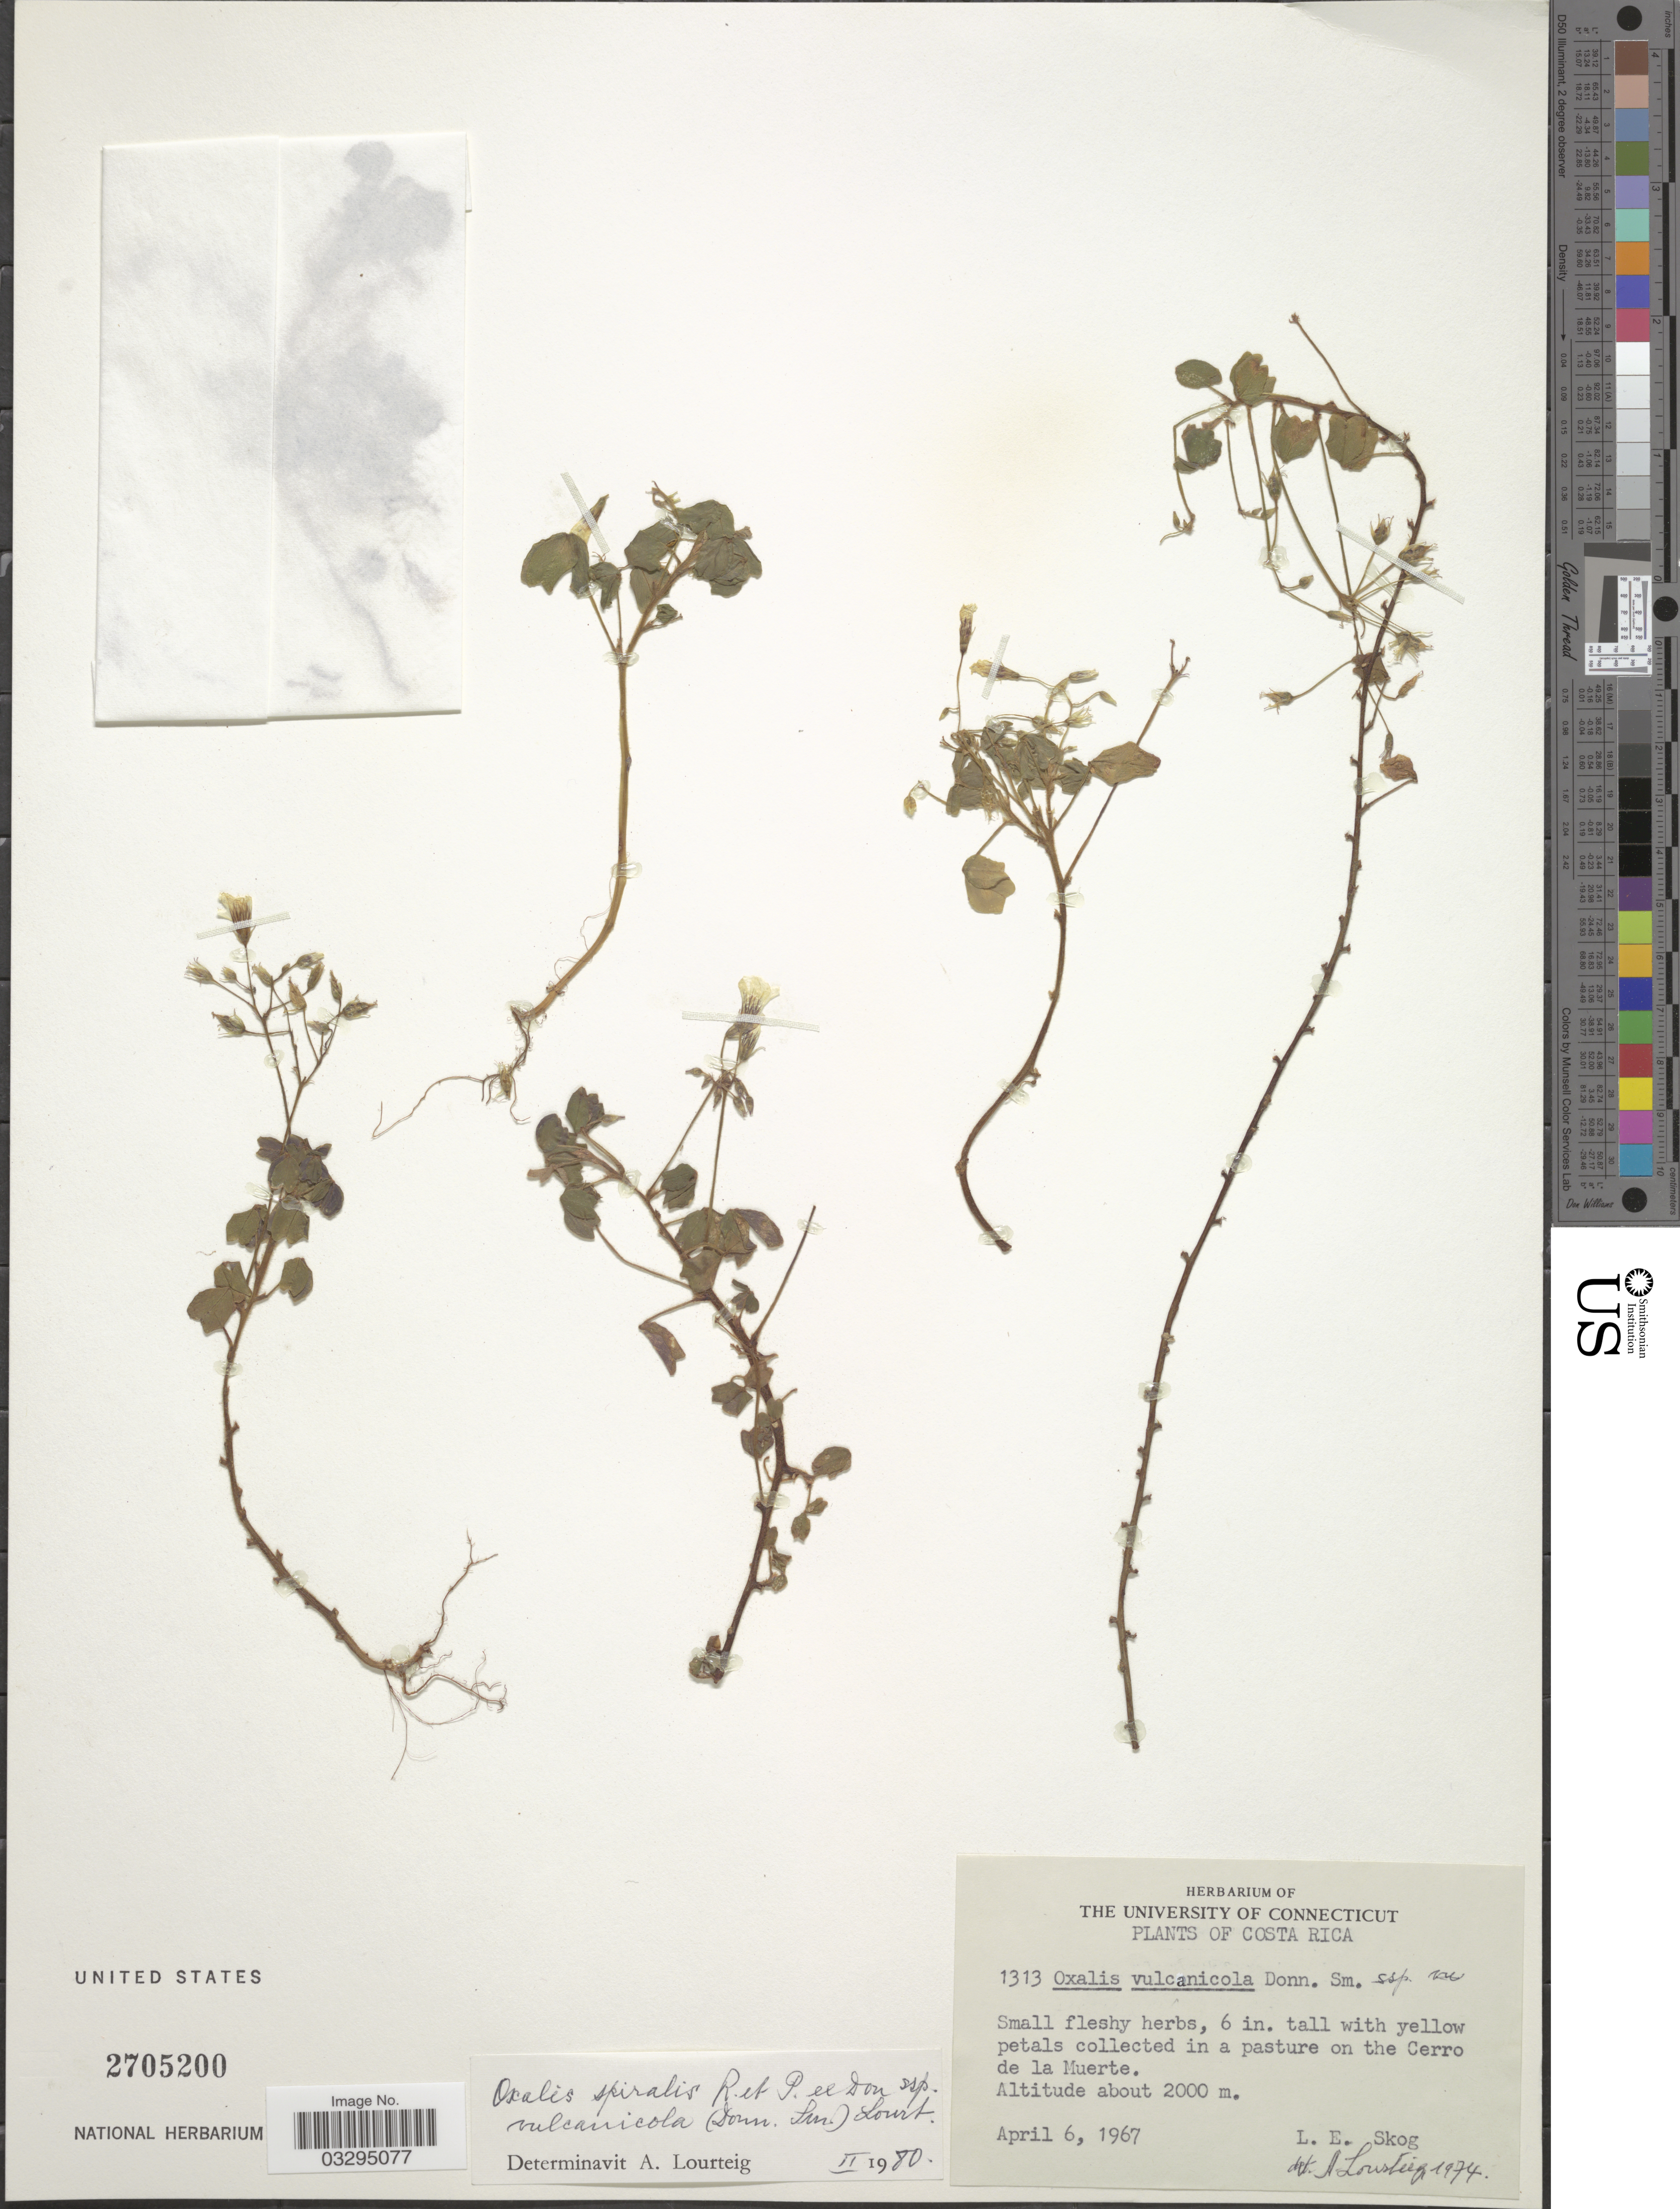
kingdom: Plantae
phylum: Tracheophyta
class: Magnoliopsida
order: Oxalidales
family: Oxalidaceae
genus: Oxalis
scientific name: Oxalis spiralis subsp. vulcanicola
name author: (Donn. Sm.) Lourteig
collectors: L. E. Skog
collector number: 1313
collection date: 1967-04-06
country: Costa Rica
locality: Collected in a pasture on the Cerro de la Muerte.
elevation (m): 2000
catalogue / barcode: US 2705200